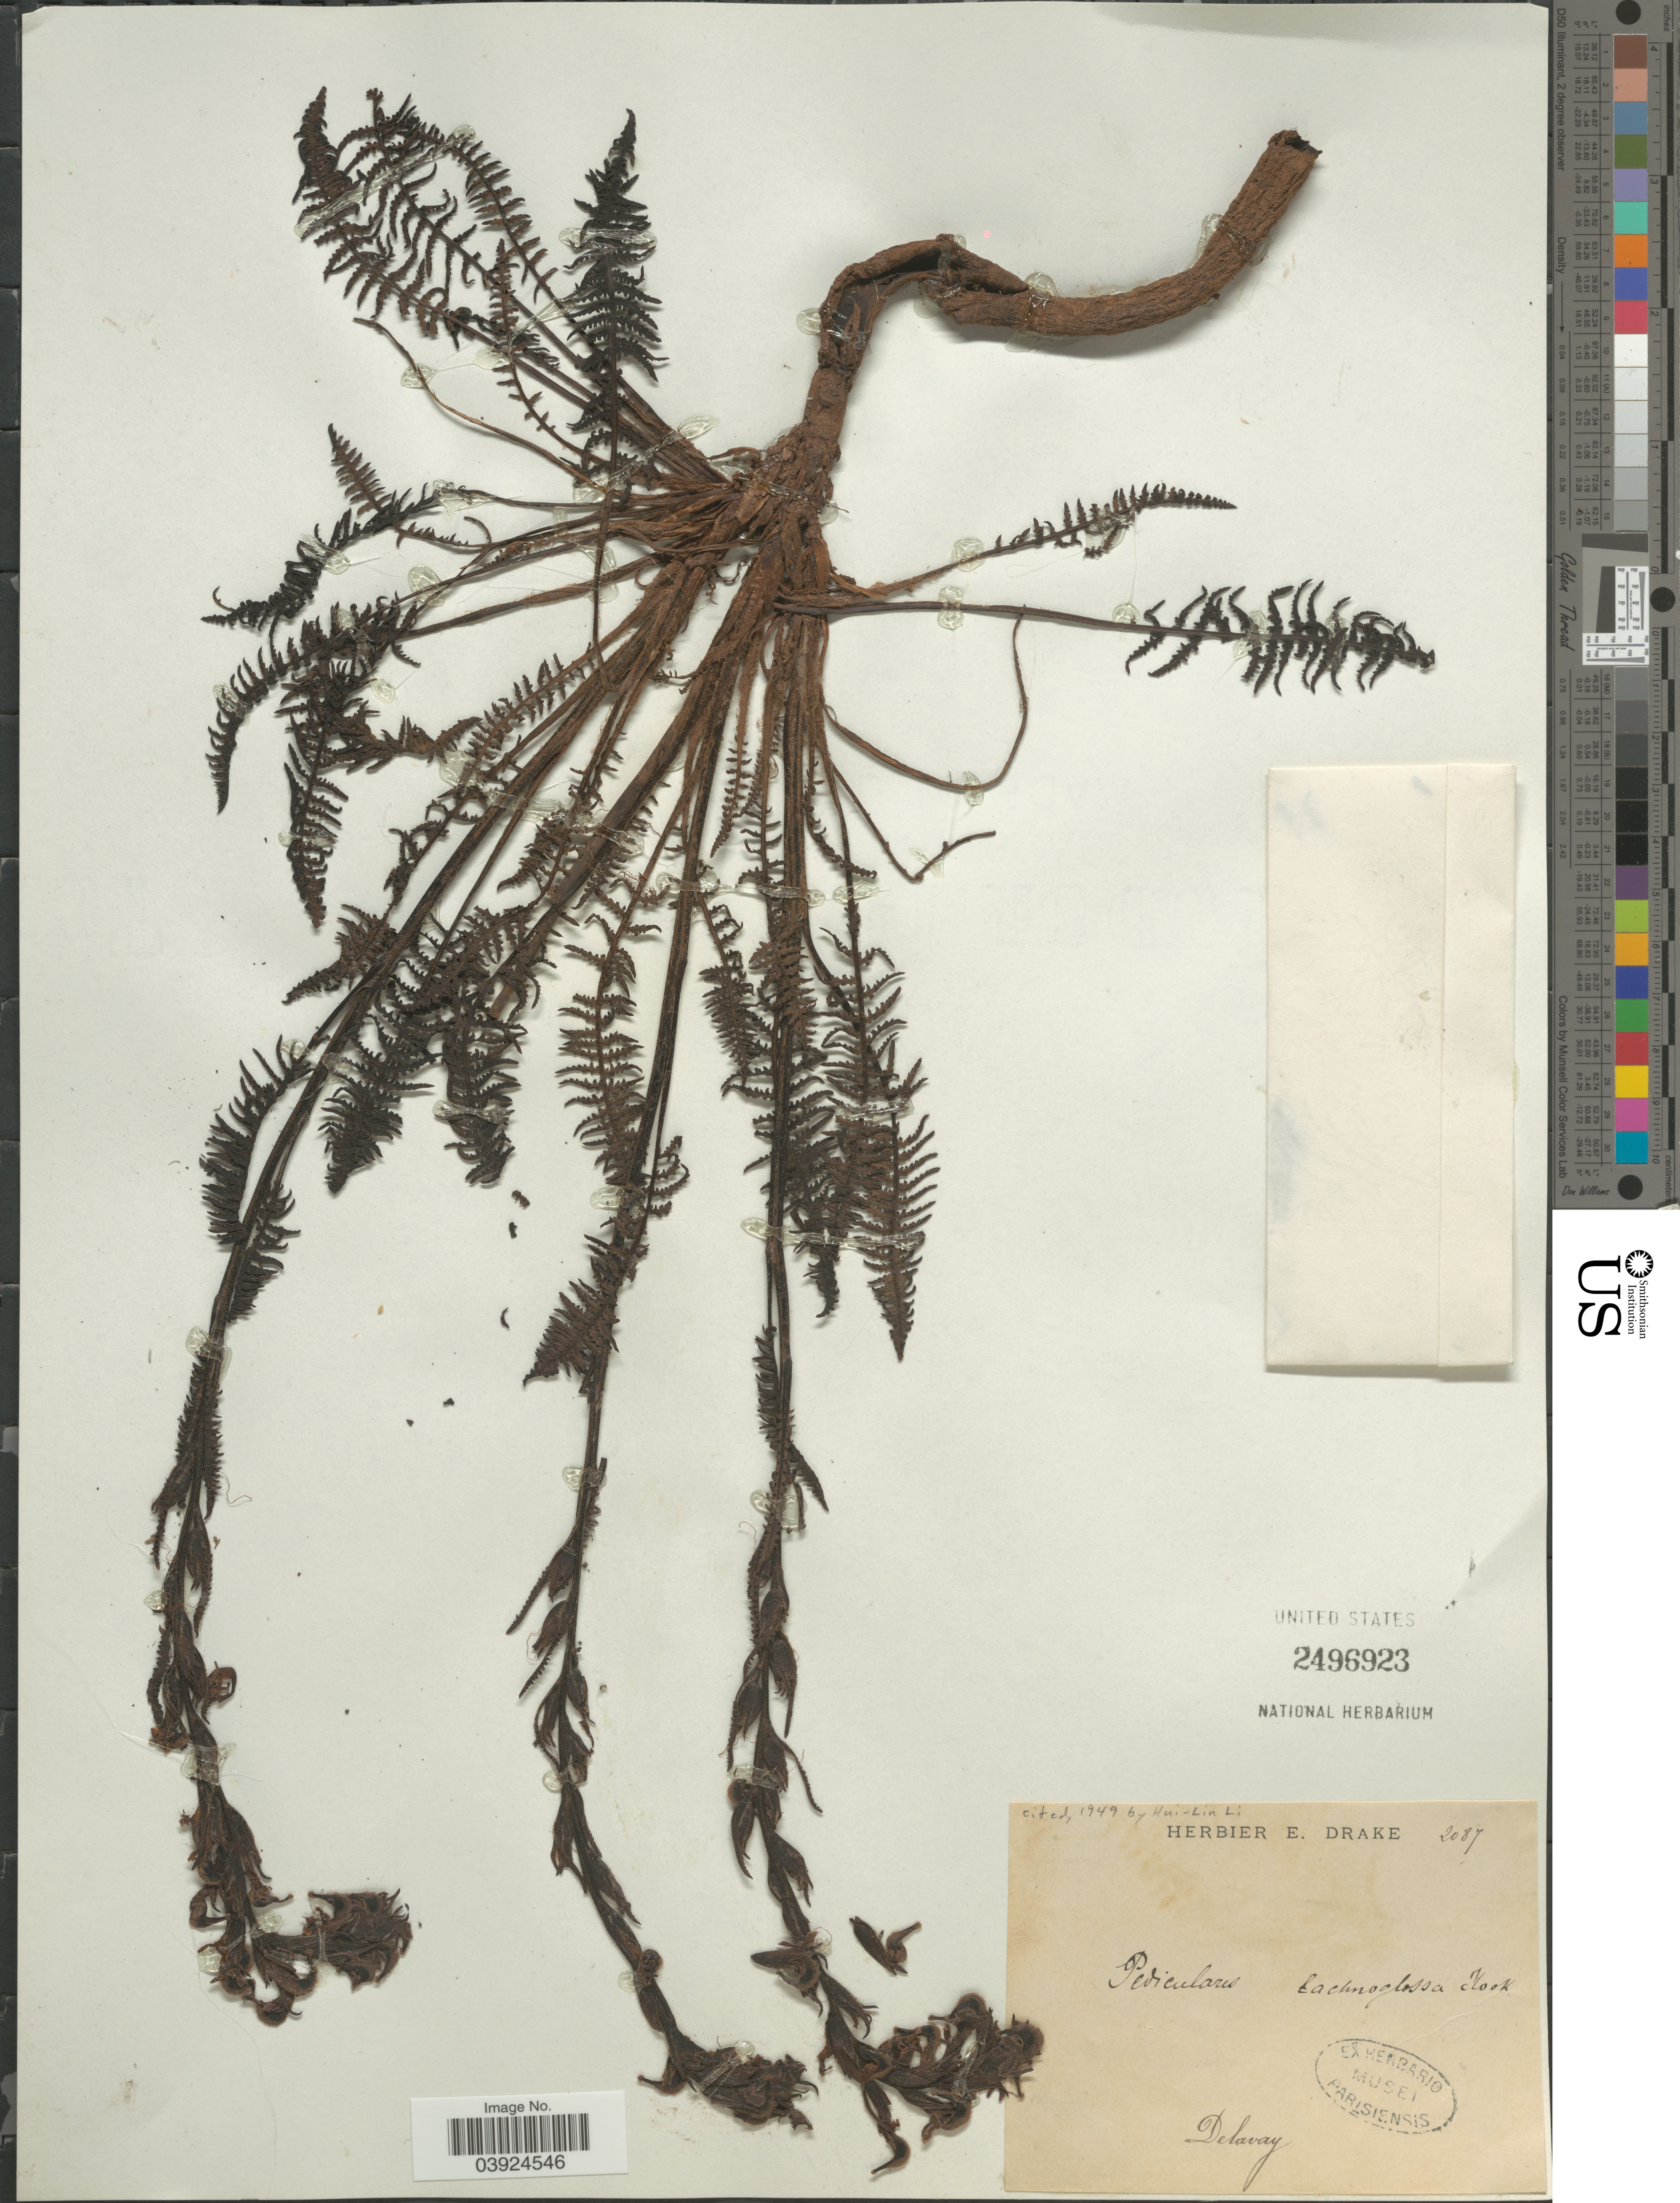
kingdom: Plantae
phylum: Tracheophyta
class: Magnoliopsida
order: Lamiales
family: Orobanchaceae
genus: Pedicularis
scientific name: Pedicularis lachnoglossa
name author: Hook. f.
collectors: Delavay, --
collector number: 2087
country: China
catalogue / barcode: US 2496923